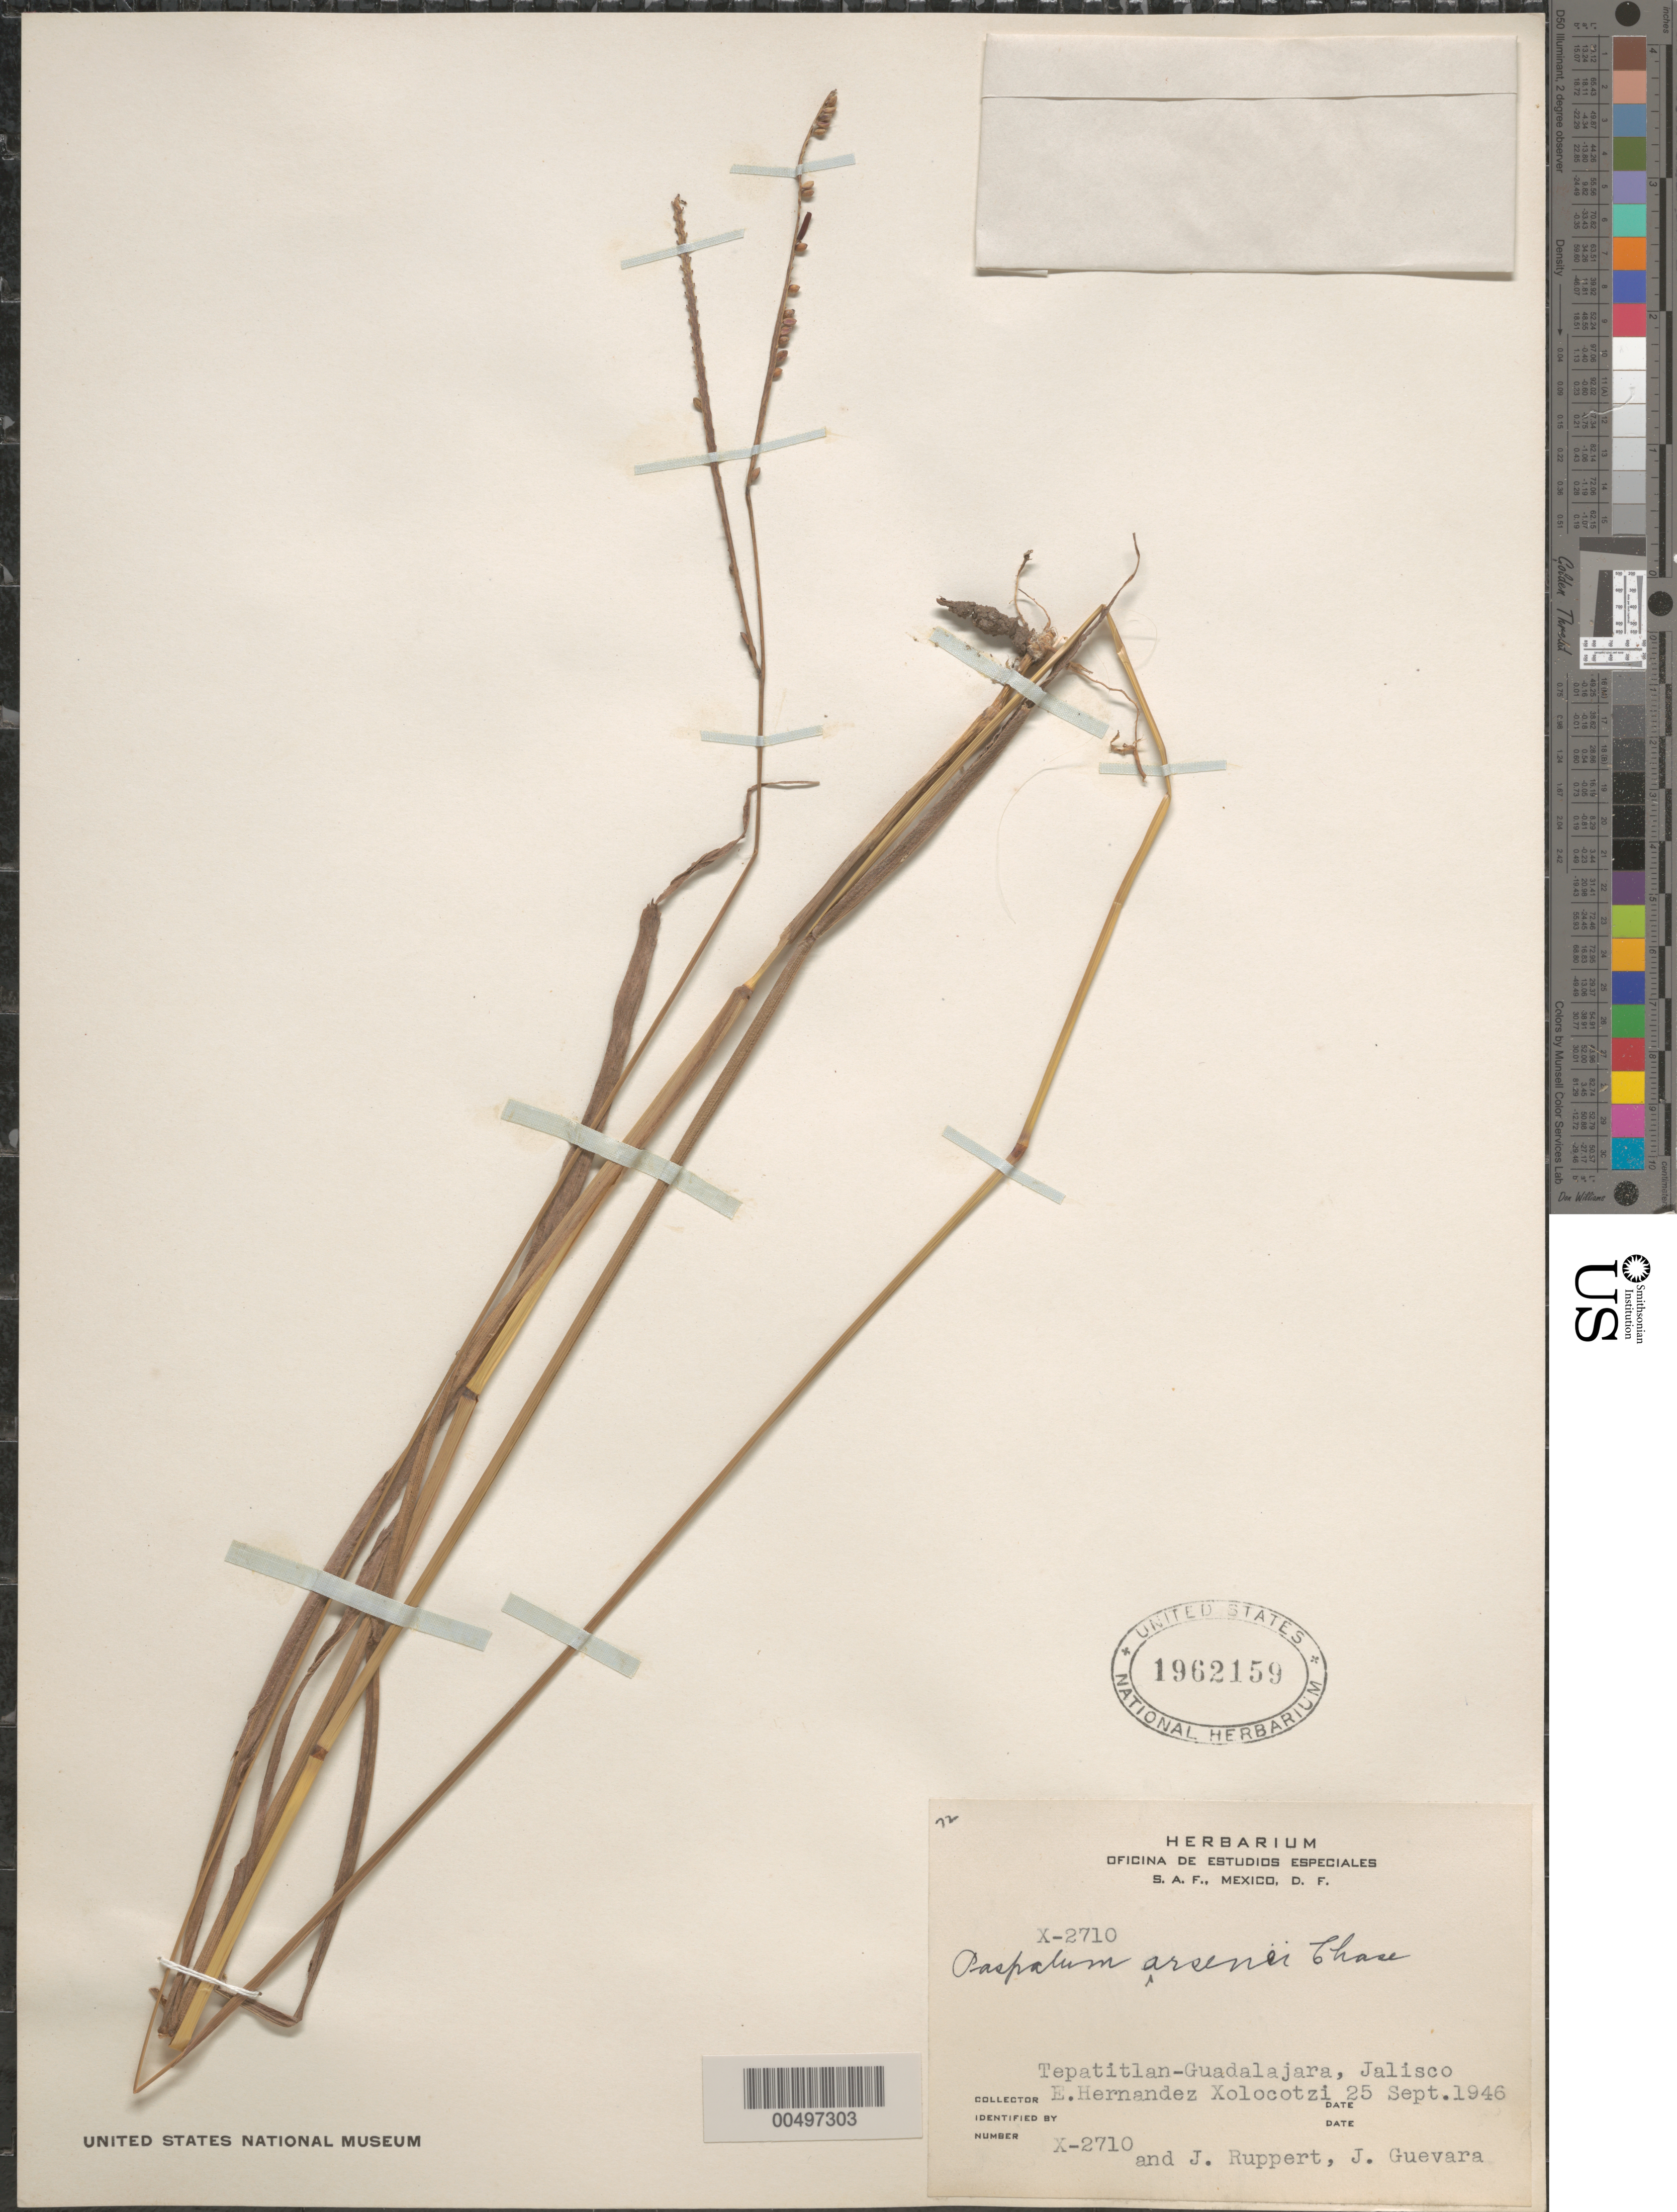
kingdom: Plantae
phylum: Tracheophyta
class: Liliopsida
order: Poales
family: Poaceae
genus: Paspalum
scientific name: Paspalum arsenei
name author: Chase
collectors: E. I. Hernández-X., J. Ruppert & J. Guevara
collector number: X-2710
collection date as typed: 25 Sep 1946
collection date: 1946-09-25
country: Mexico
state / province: Jalisco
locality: Tepatitlan-Guadalajara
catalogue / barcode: US 1962159